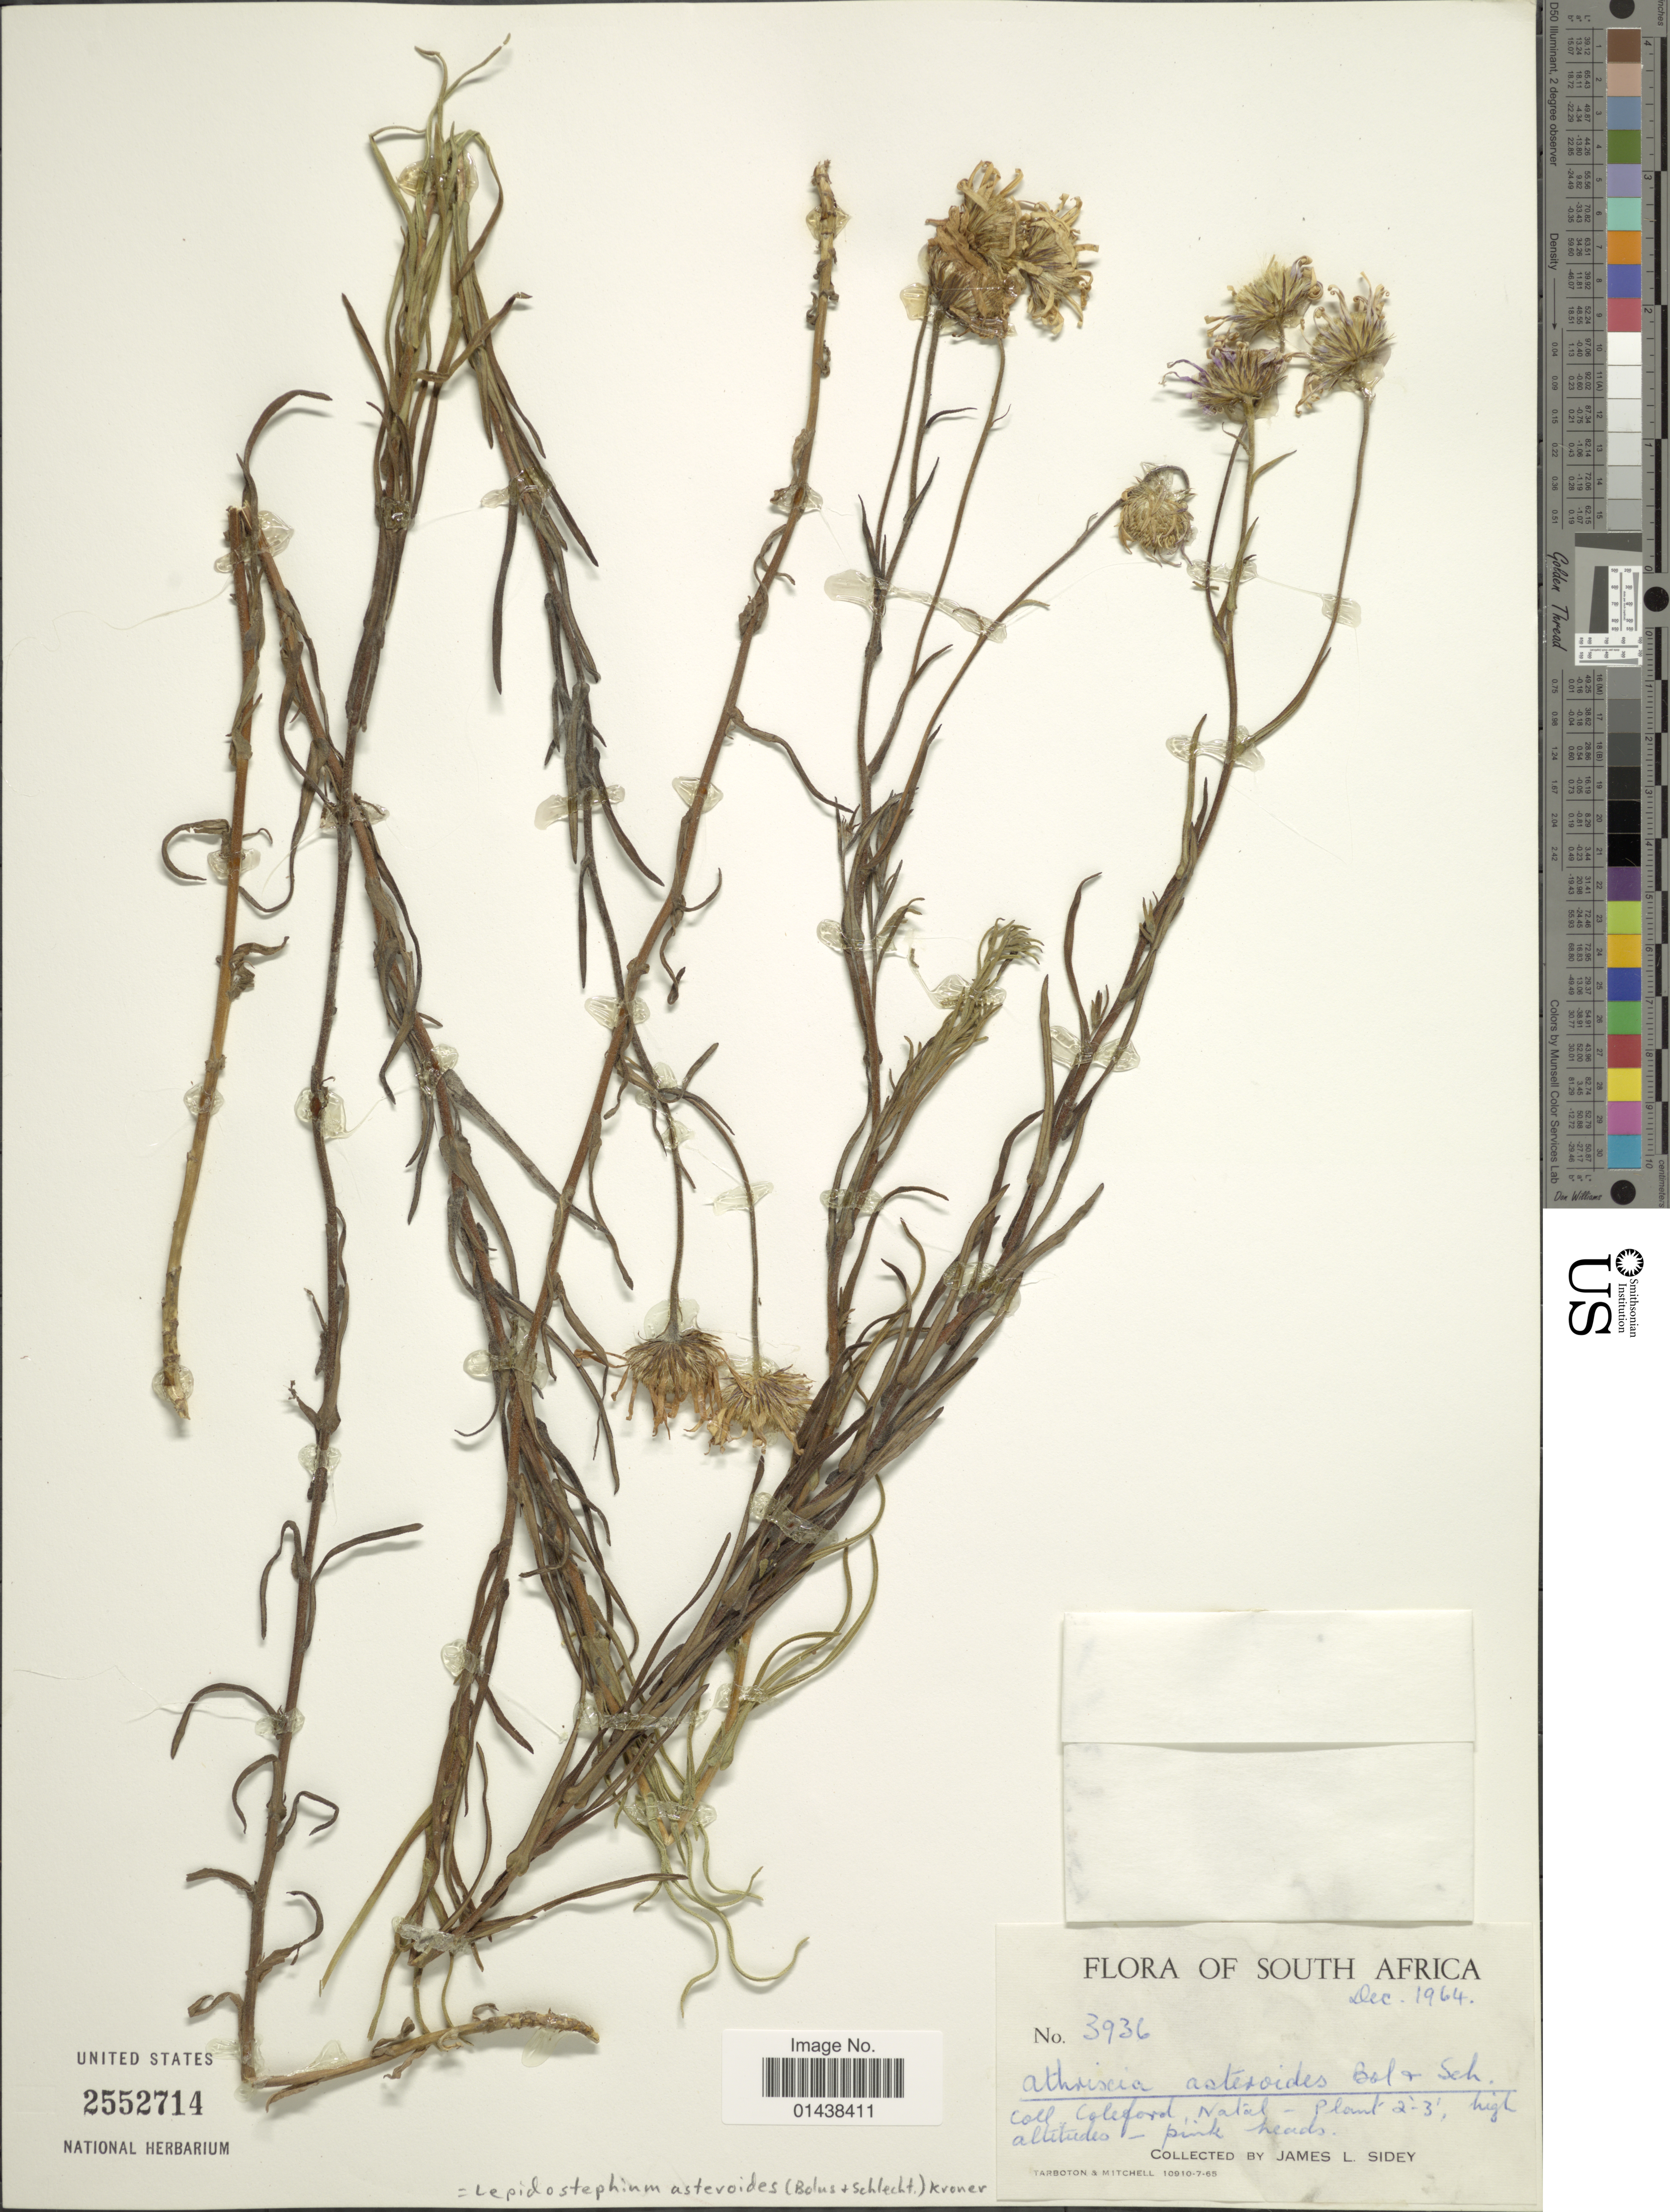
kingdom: Plantae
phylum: Tracheophyta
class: Magnoliopsida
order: Asterales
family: Asteraceae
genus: Lepidostephium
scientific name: Lepidostephium asteroides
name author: (Bolus & Schltr.) Kroner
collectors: J. L. Sidey, Tarboton & Mitchell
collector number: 3936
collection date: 1964-12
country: South Africa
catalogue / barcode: US 2552714